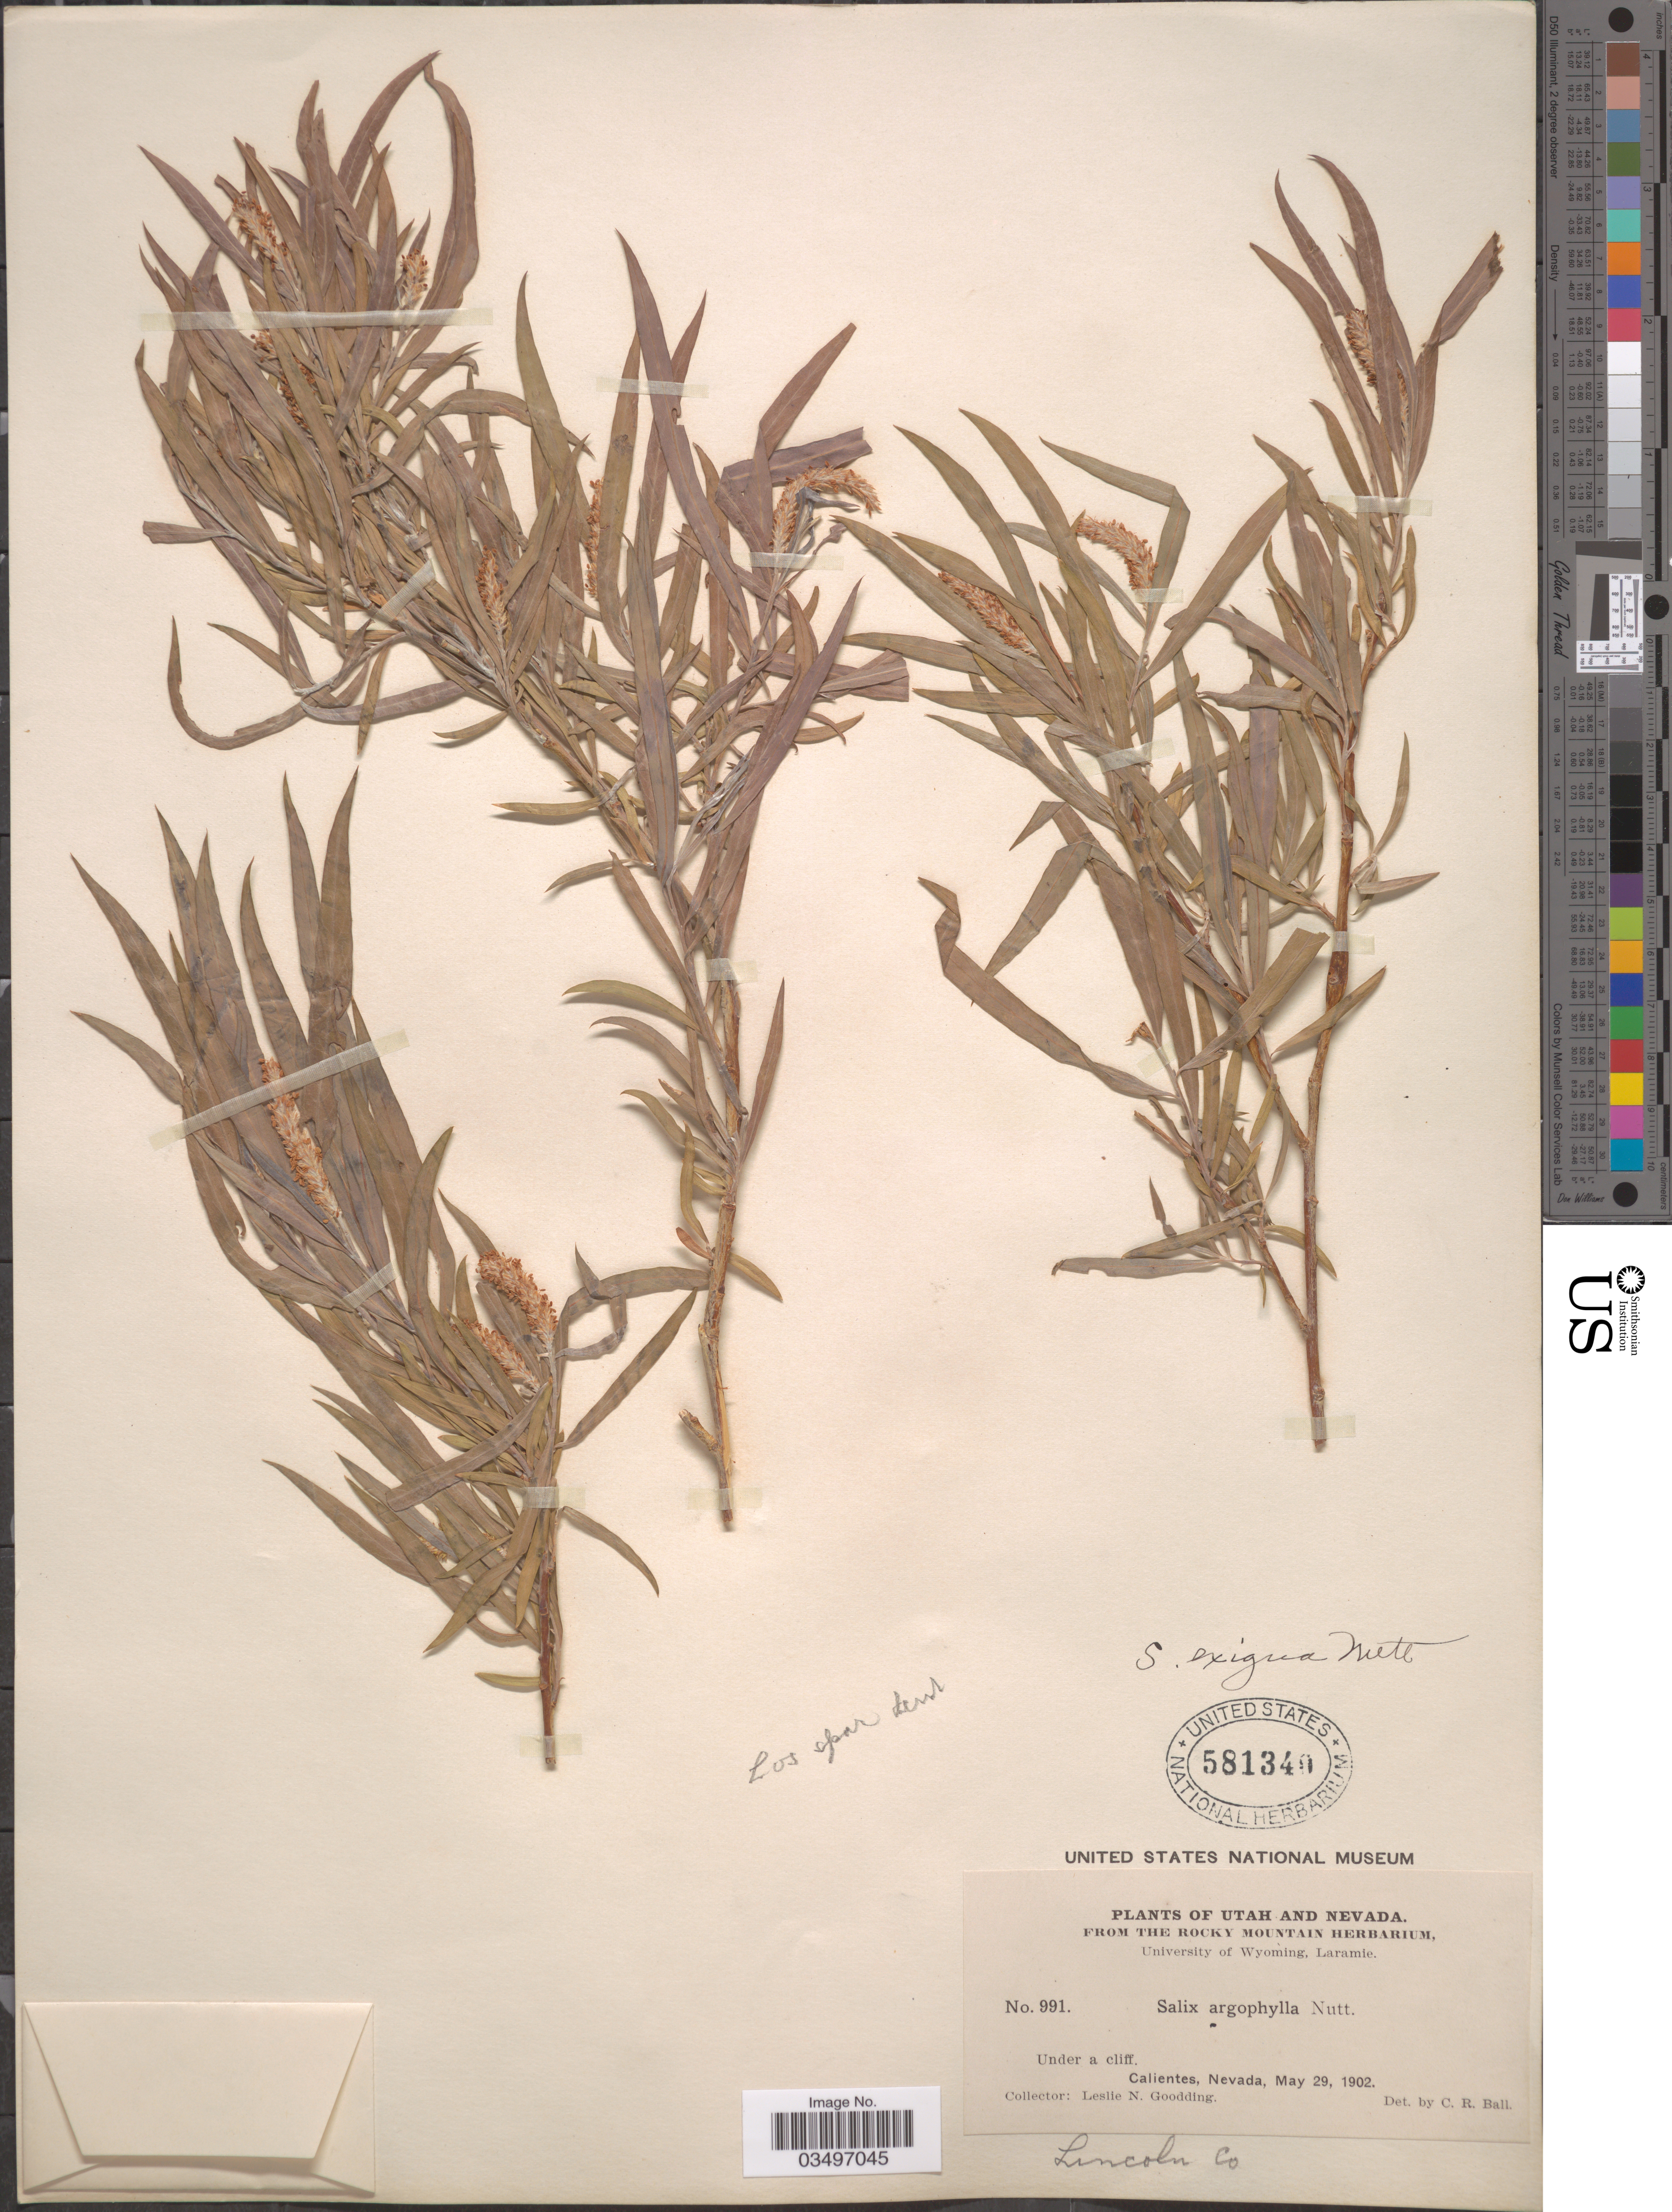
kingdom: Plantae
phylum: Tracheophyta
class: Magnoliopsida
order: Malpighiales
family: Salicaceae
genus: Salix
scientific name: Salix exigua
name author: Nutt.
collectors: L. N. Goodding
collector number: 991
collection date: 1902-05-29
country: United States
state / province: Nevada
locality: Calientes. Lincoln Co.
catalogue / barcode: US 581340